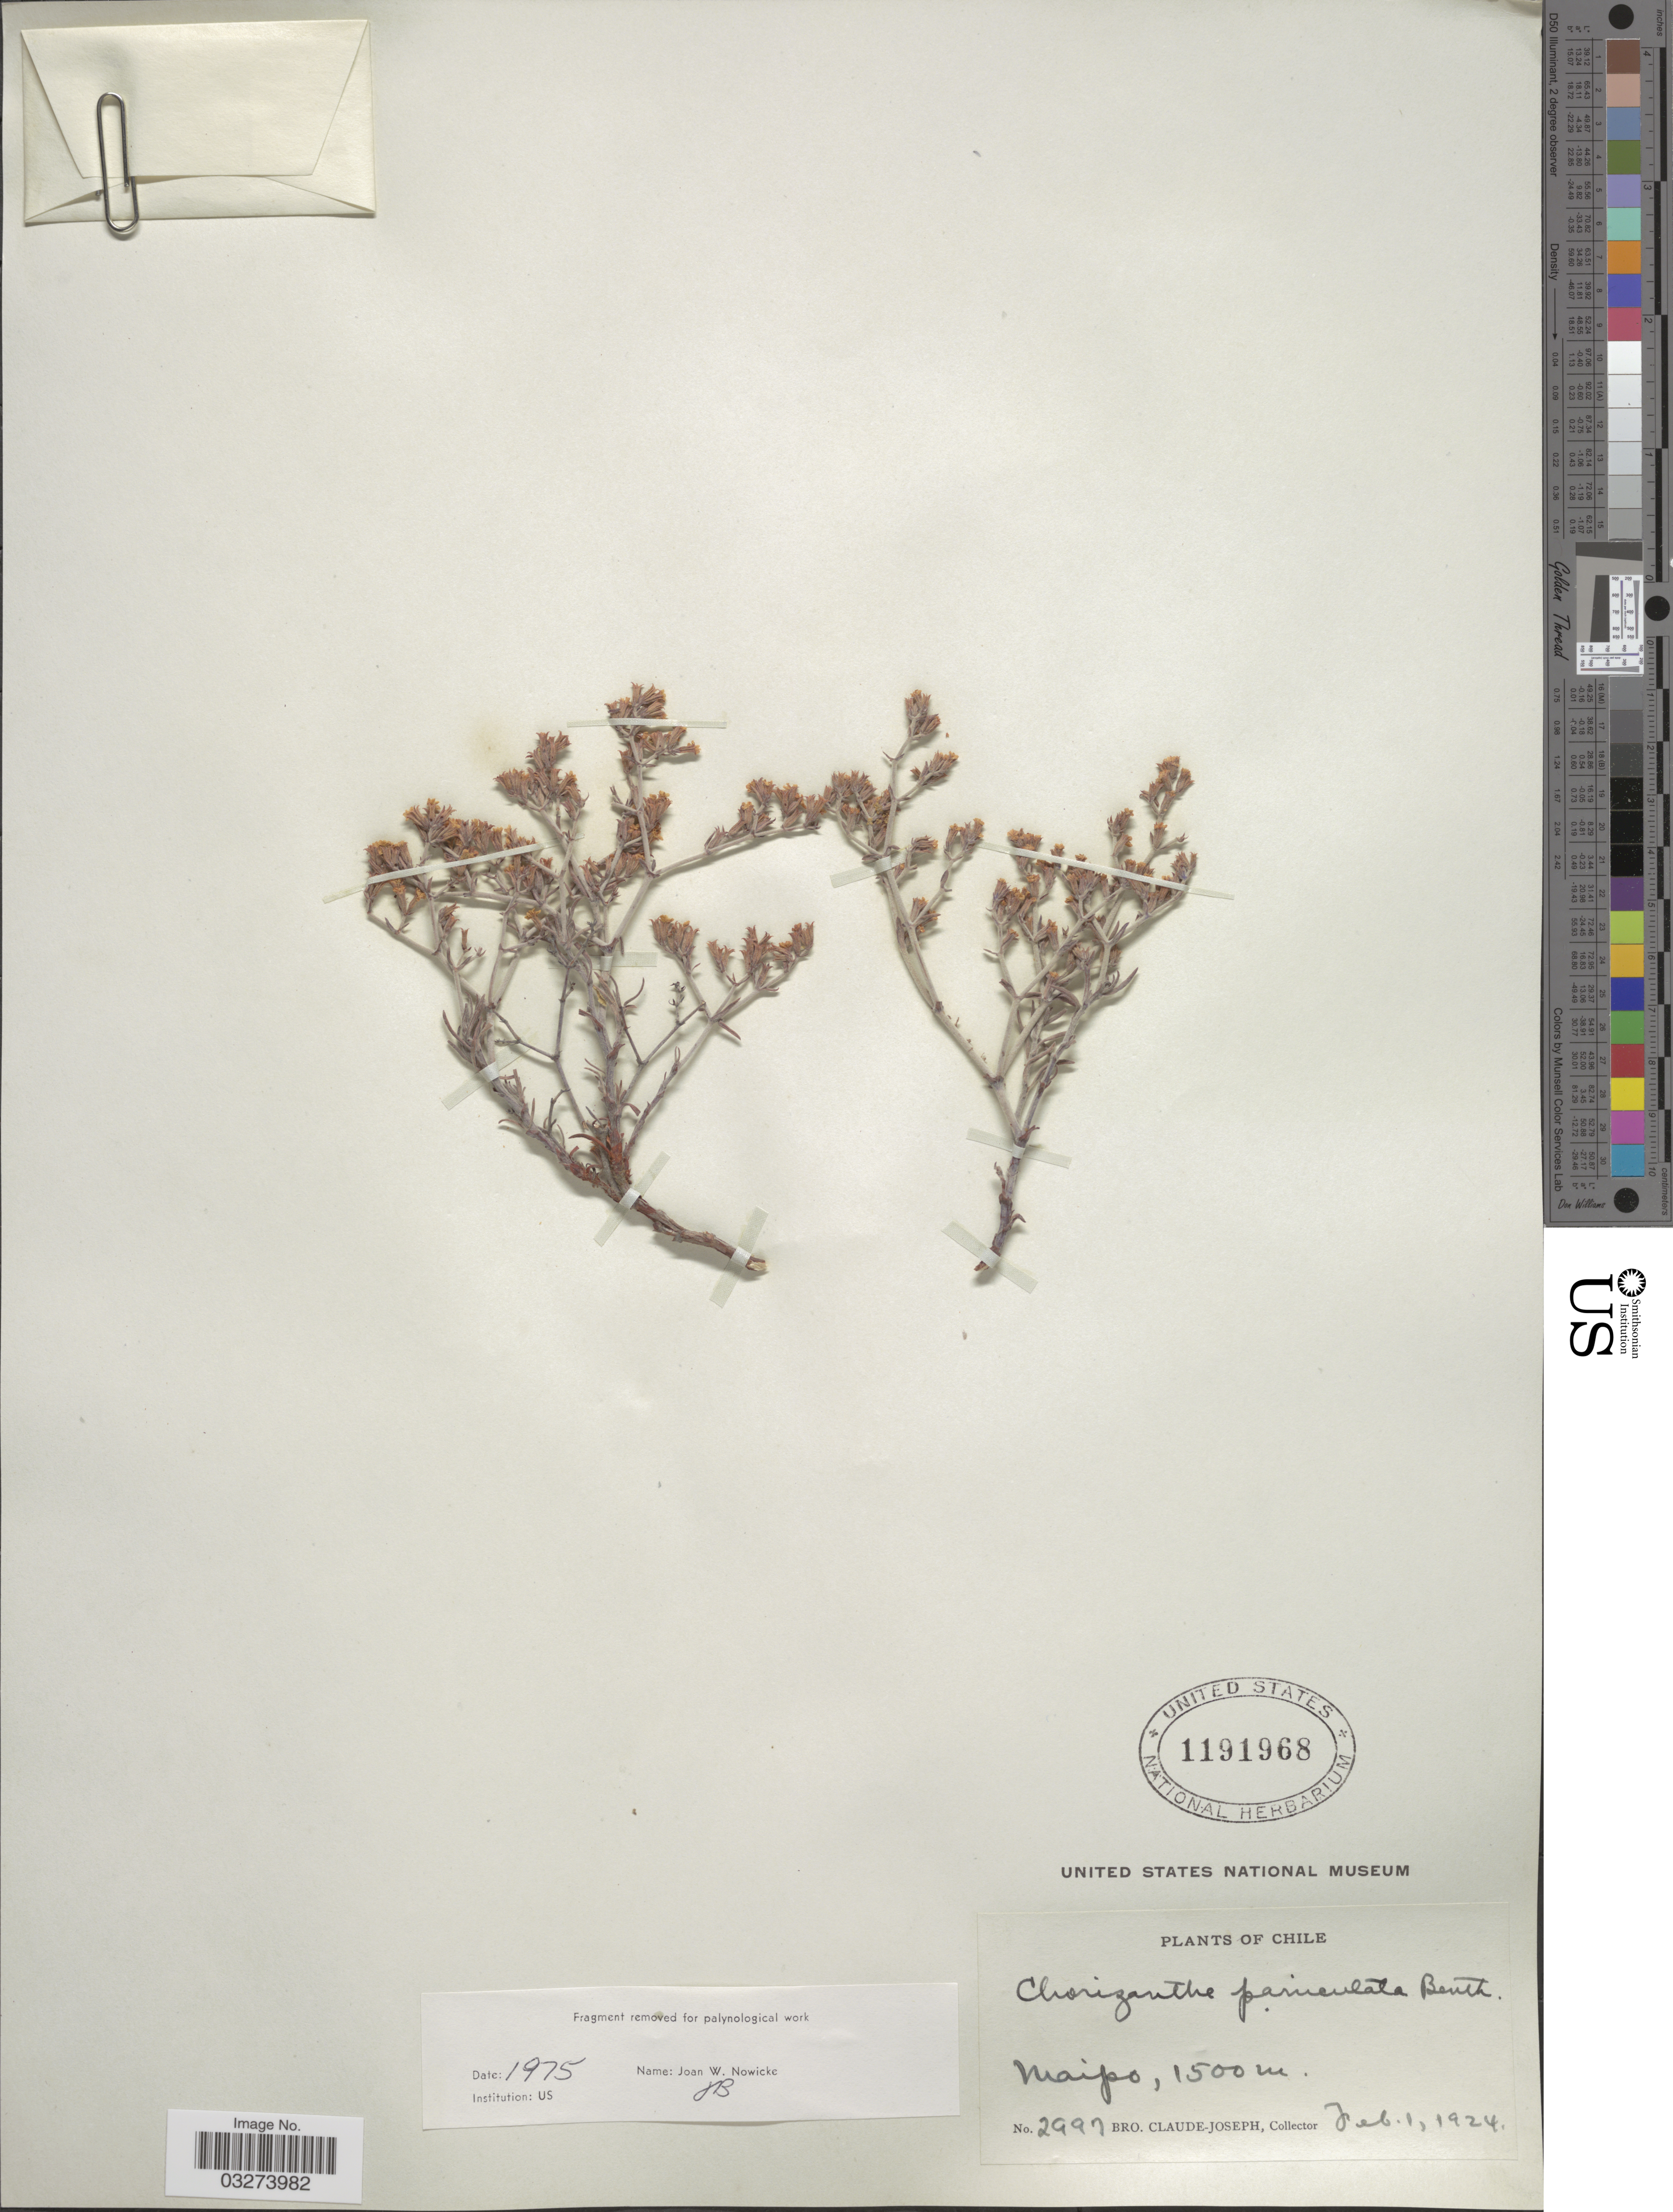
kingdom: Plantae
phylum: Tracheophyta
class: Magnoliopsida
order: Caryophyllales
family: Polygonaceae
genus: Chorizanthe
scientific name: Chorizanthe paniculata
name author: Benth.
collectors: Bro. Claude-Joseph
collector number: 2997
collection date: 1924-02-01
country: Chile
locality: Maipo.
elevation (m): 1500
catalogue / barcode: US 1191968